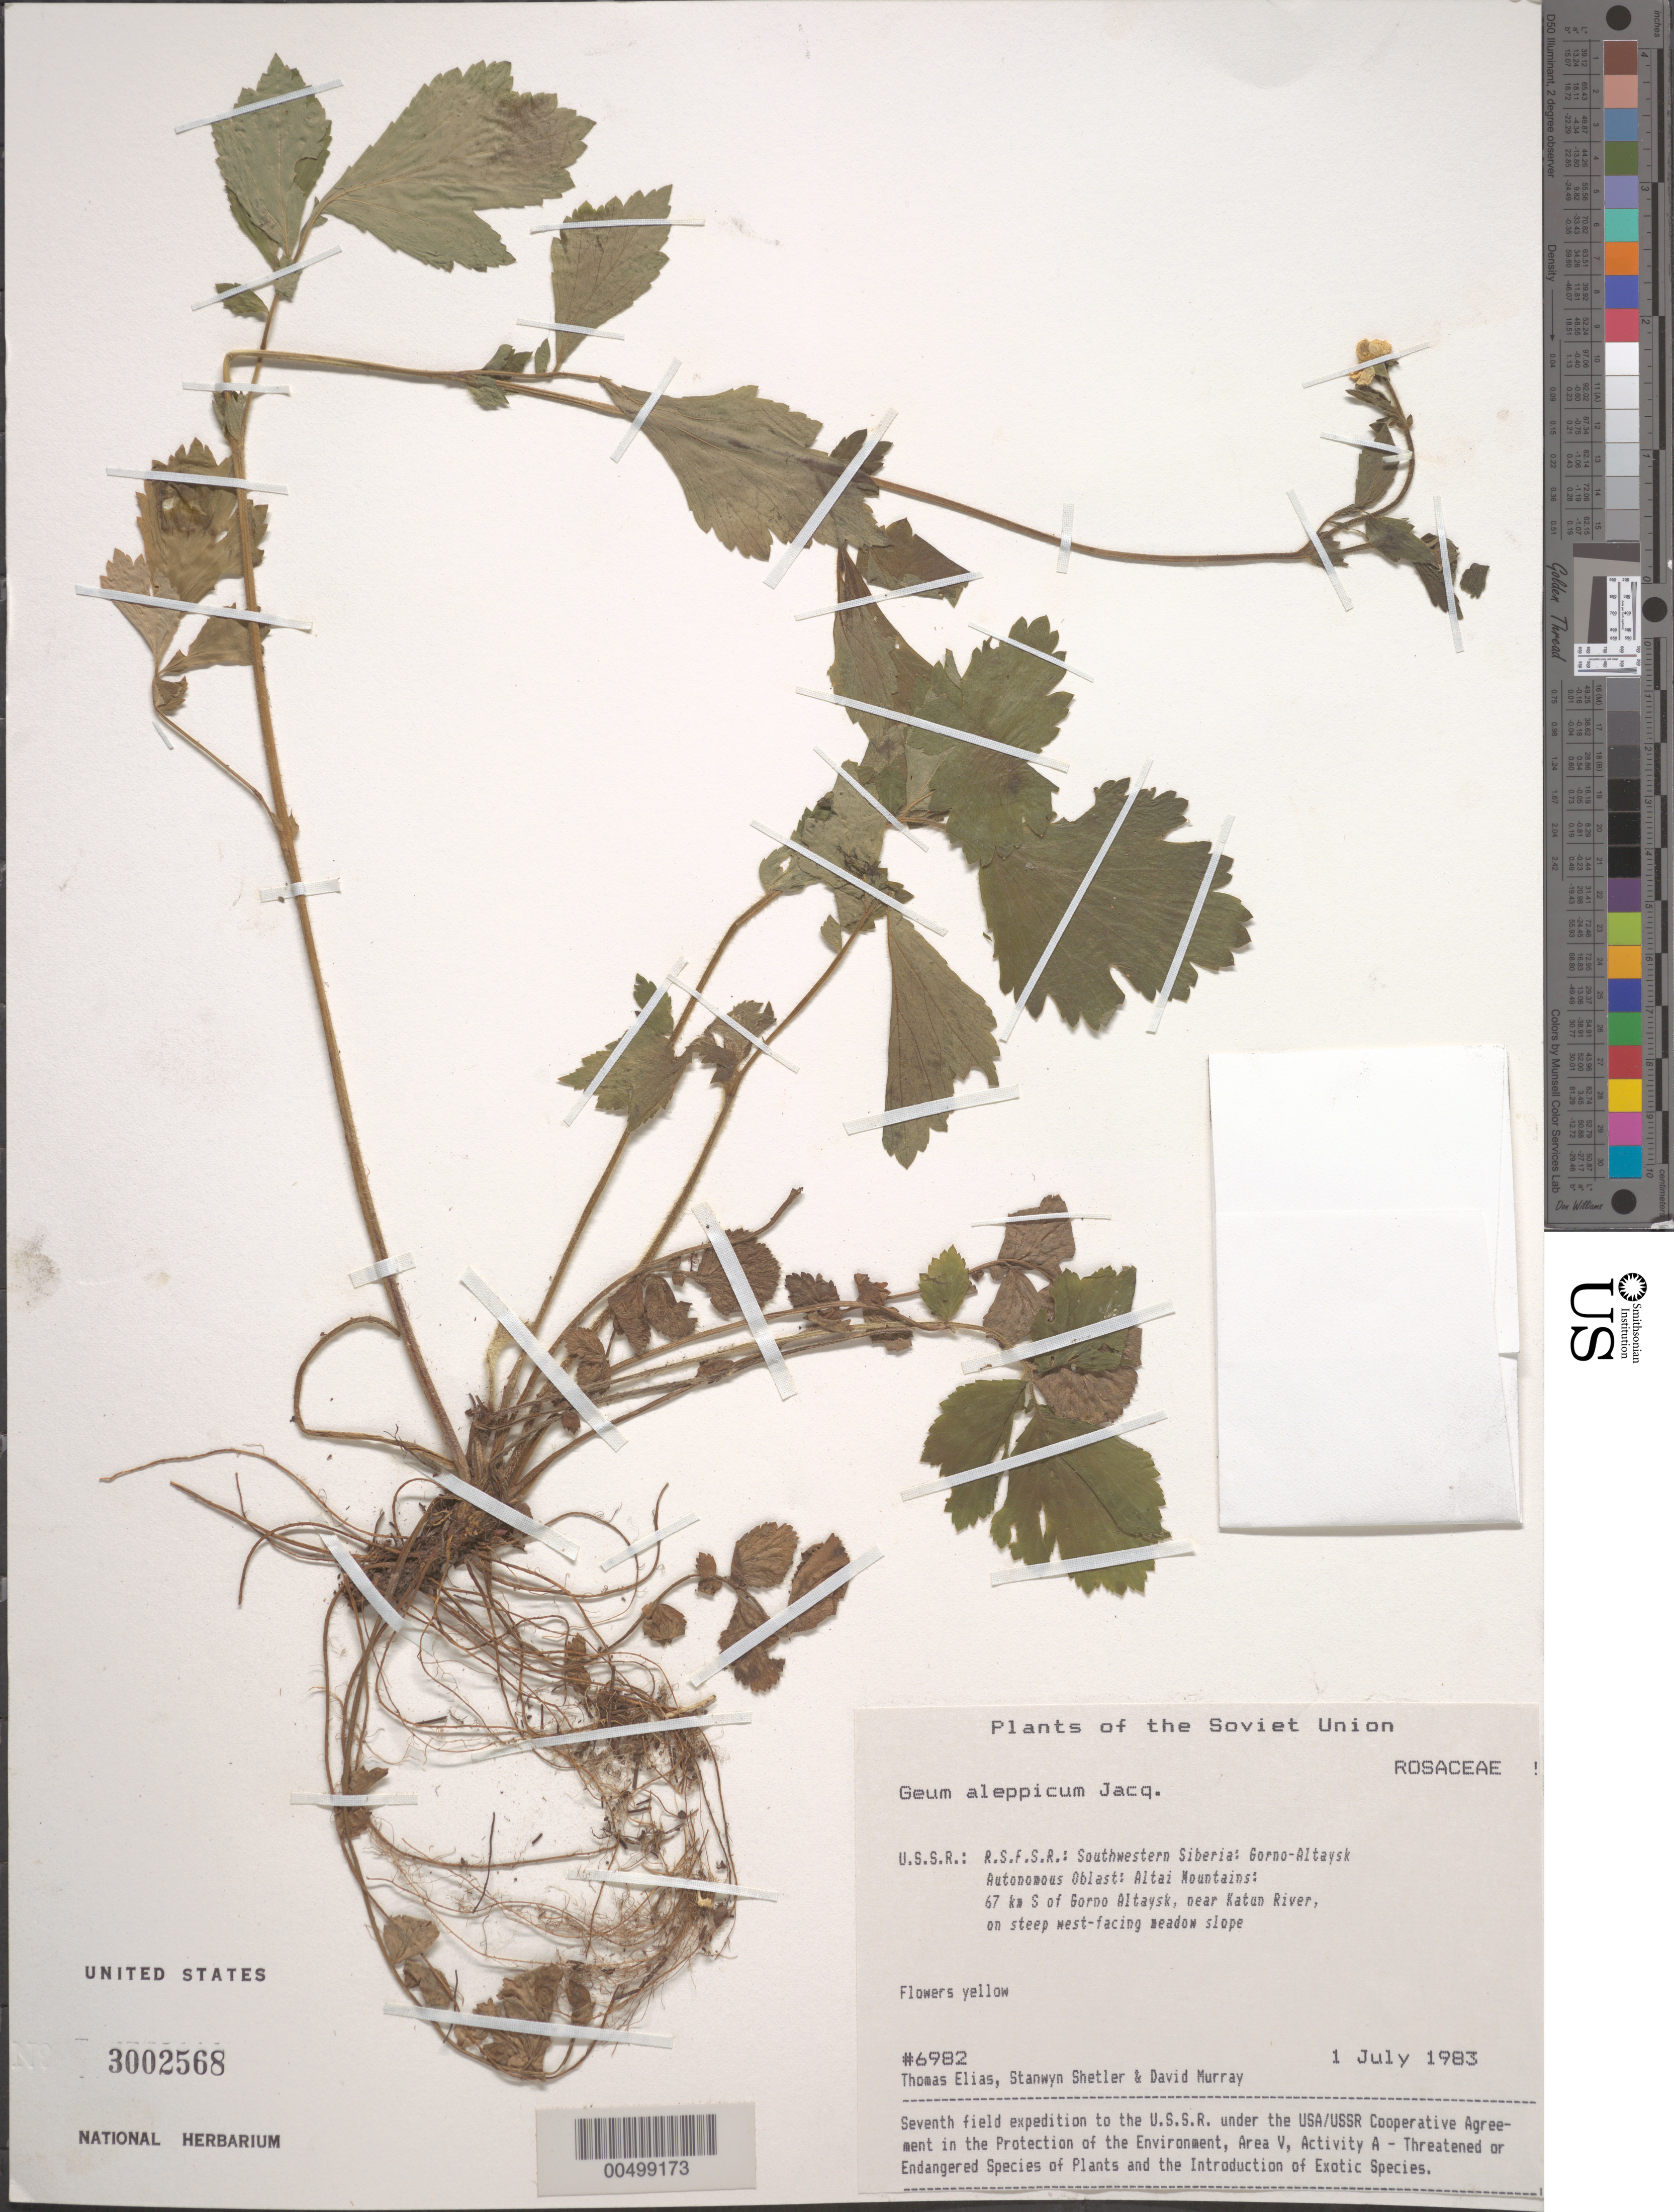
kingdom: Plantae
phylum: Tracheophyta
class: Magnoliopsida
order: Rosales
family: Rosaceae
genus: Geum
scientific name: Geum aleppicum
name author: Jacq.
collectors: T. Elias, S. Shetler & D. F. Murray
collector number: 6982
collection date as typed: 01 Jul 1983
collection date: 1983-07-01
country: Russian Federation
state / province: Altai Republic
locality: Altai Mountains, 67 km S of Gorno-Altaysk, near Katun River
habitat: on steep west-facing meadow slope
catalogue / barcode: US 3002568